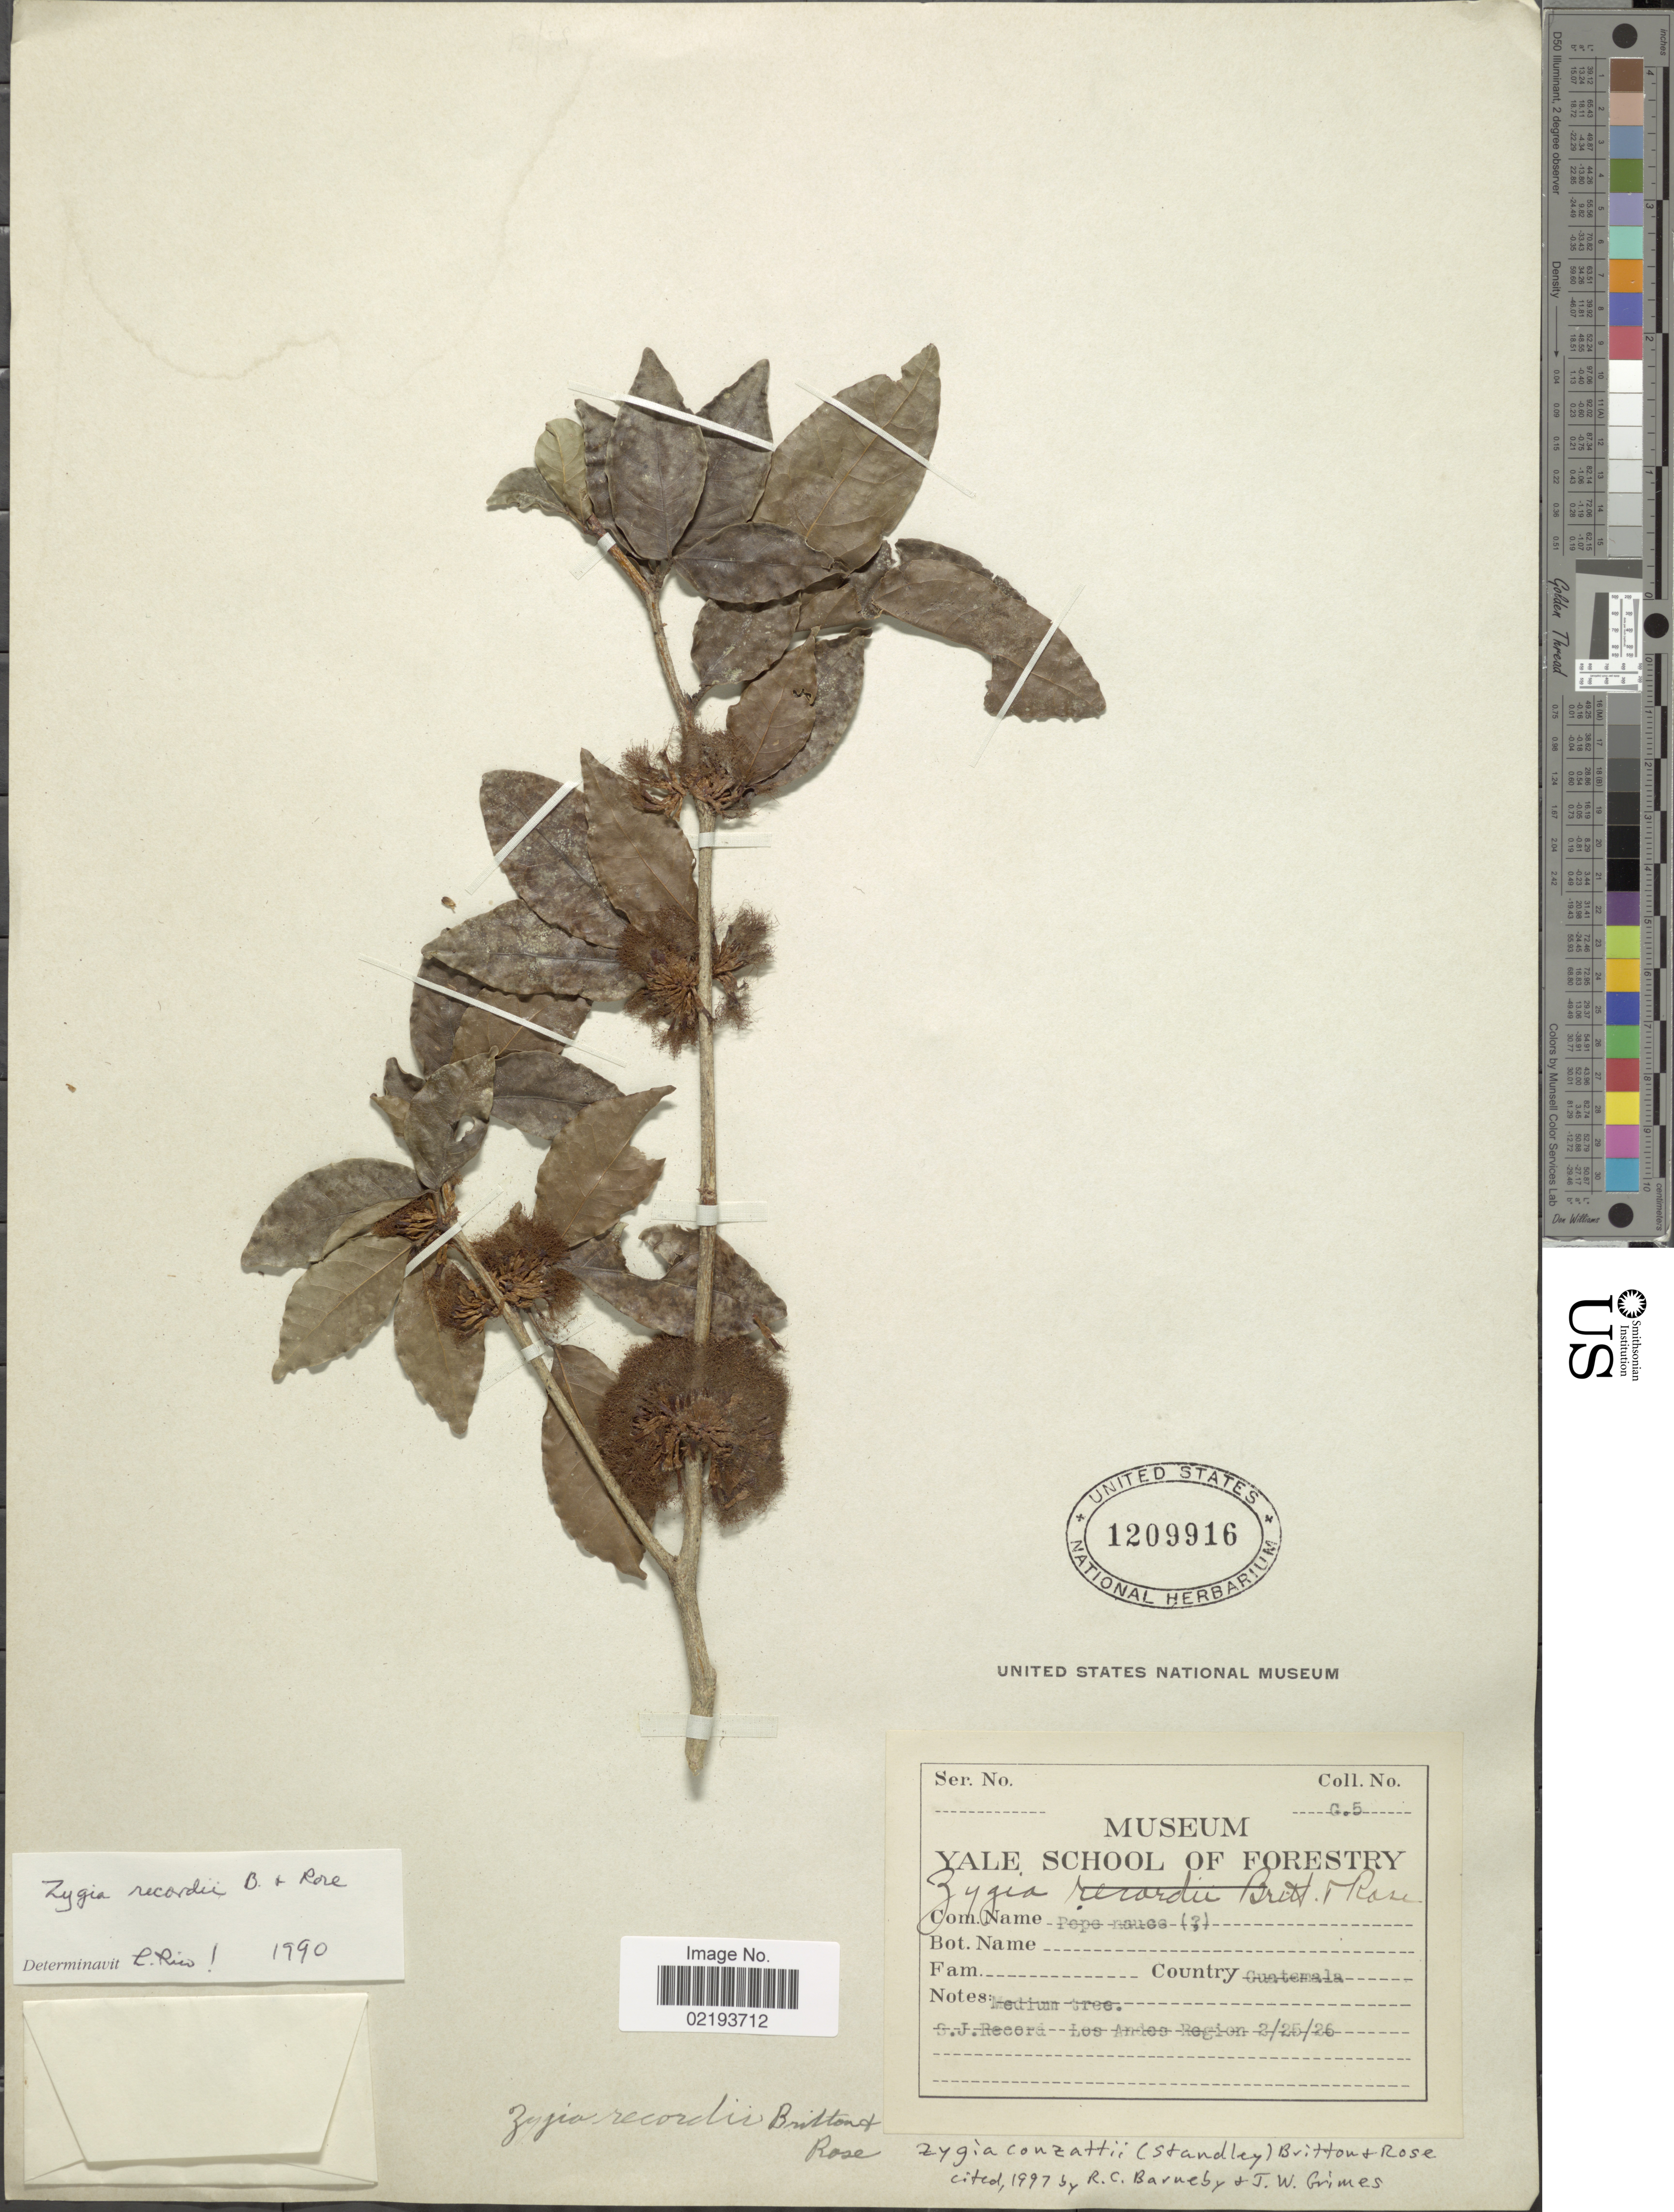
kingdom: Plantae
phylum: Tracheophyta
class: Magnoliopsida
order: Fabales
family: Fabaceae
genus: Zygia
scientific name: Zygia conzattii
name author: (Standl.) Britton & Rose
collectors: S. J. Record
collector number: G.5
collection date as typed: Transcribed d/m/y: 25/2/26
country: Guatemala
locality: Los Andes Region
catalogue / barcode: US 1209916